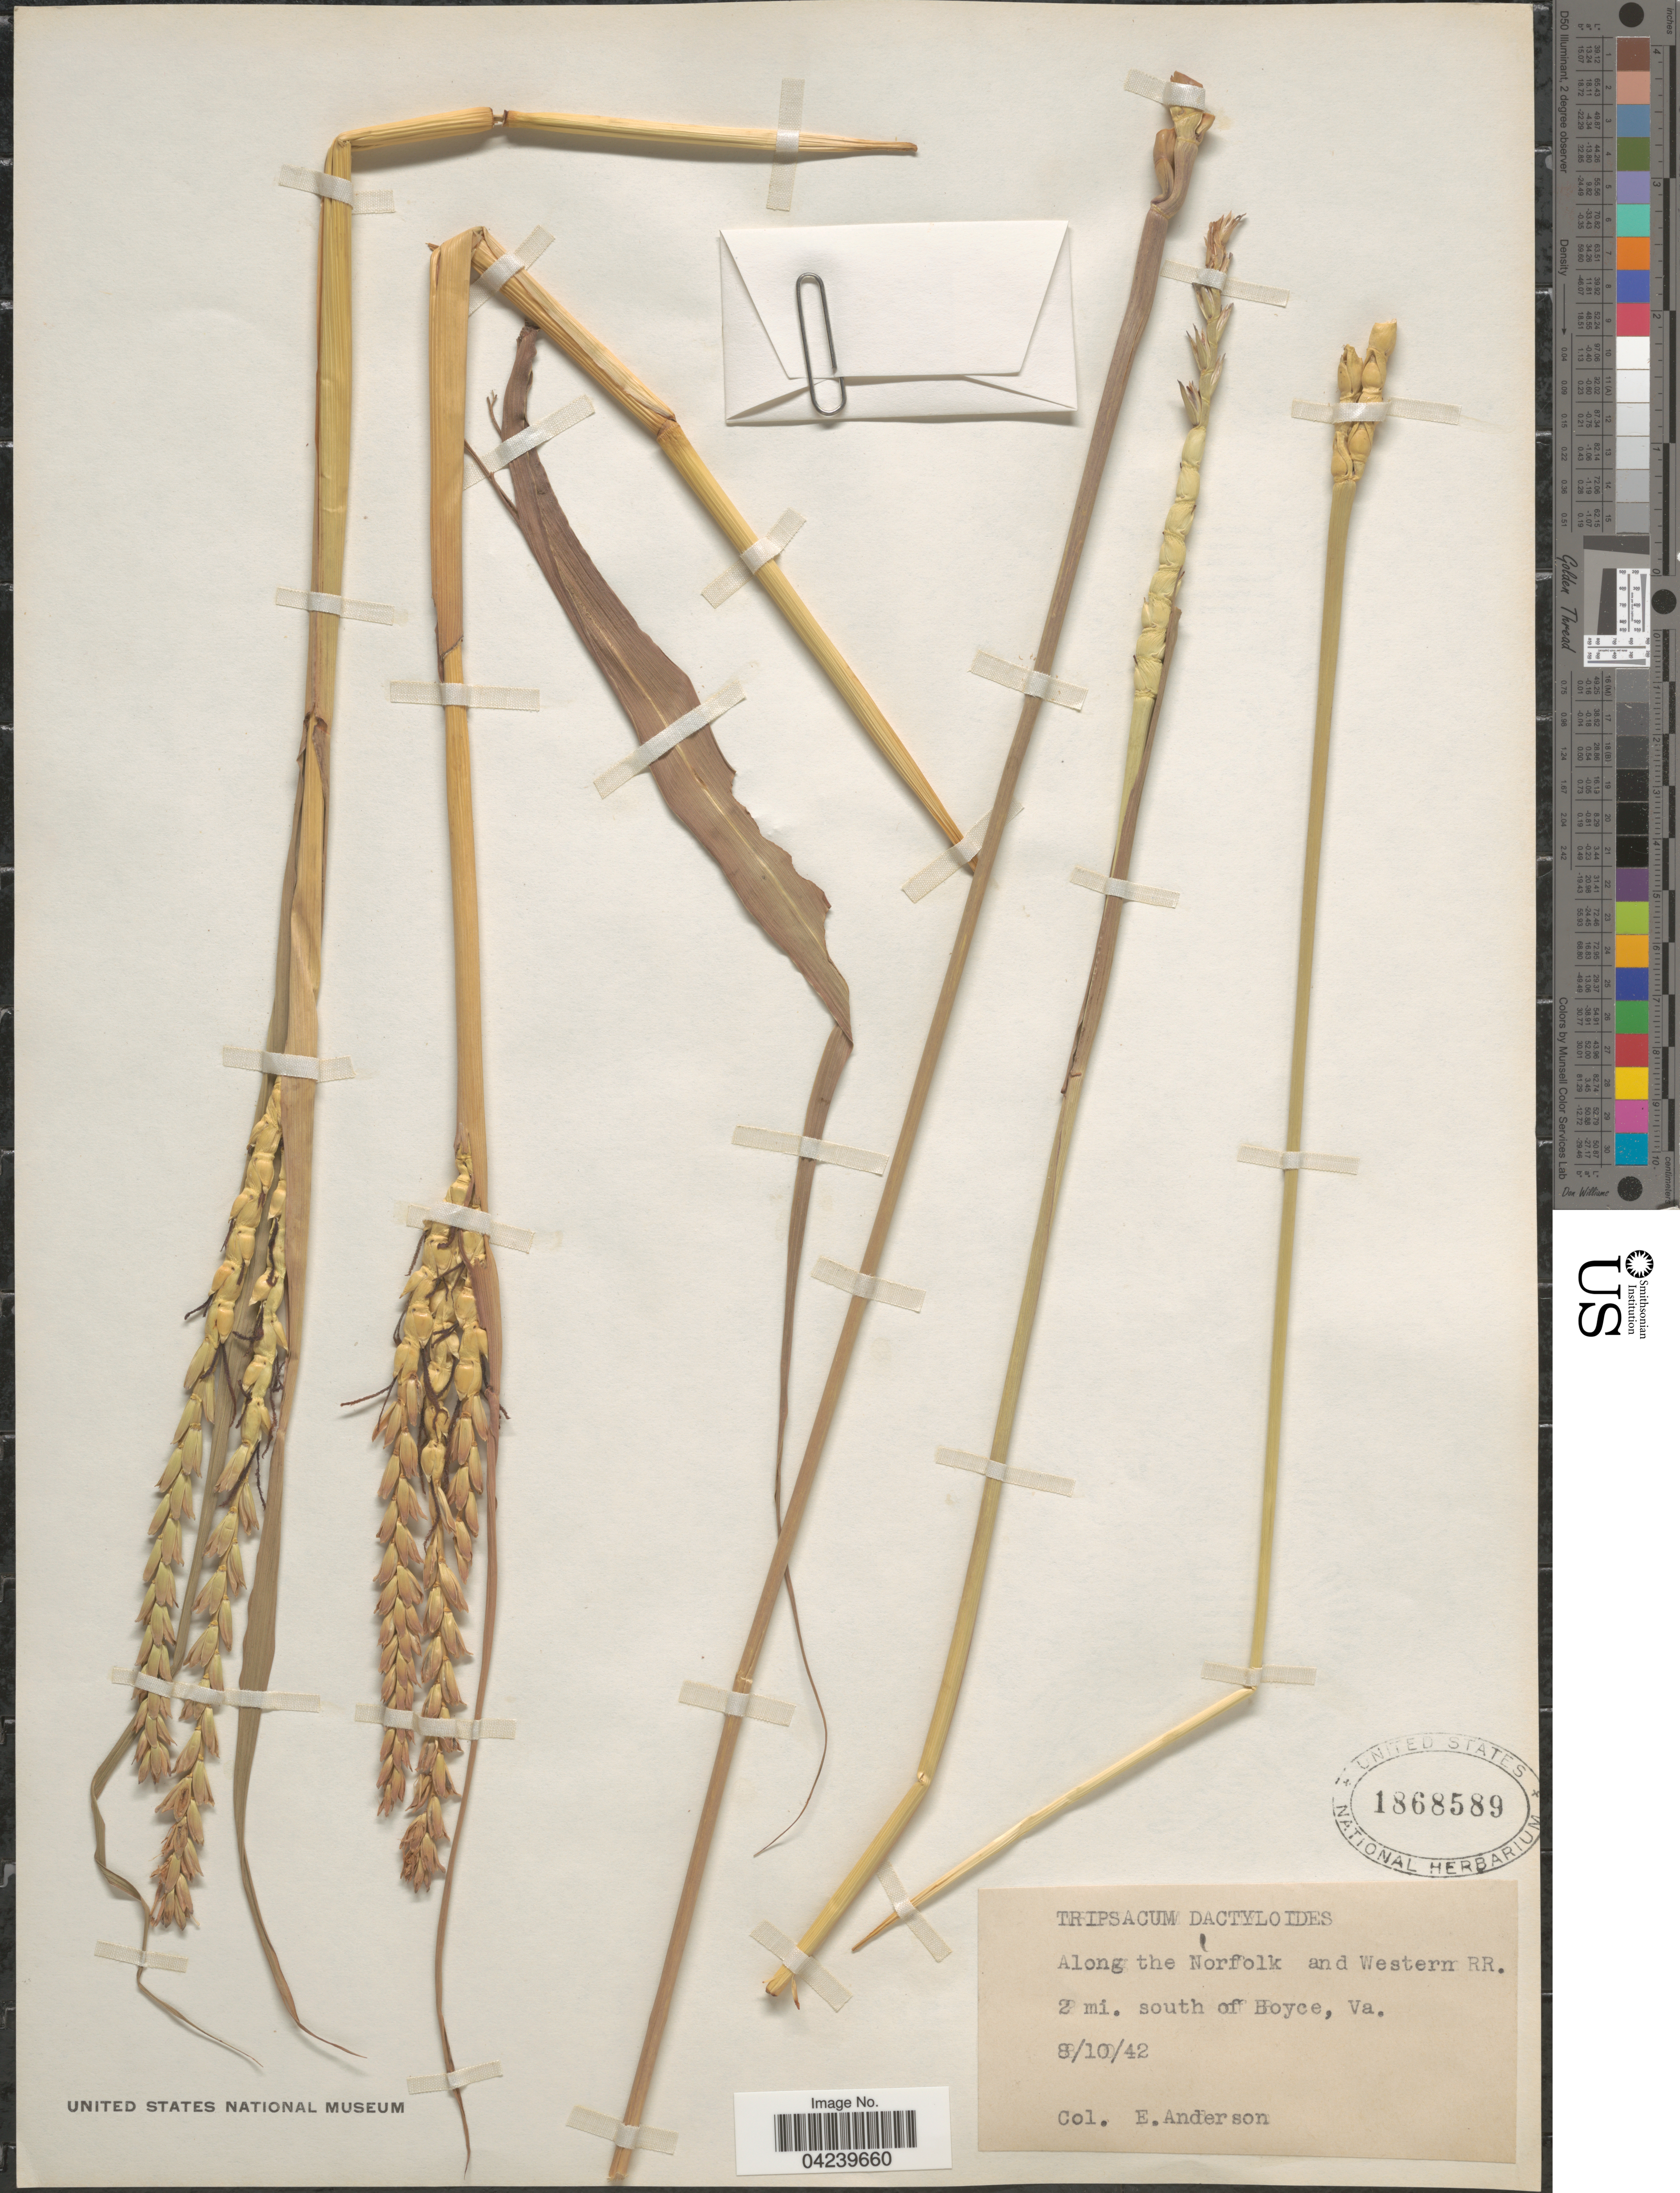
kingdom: Plantae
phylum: Tracheophyta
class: Liliopsida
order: Poales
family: Poaceae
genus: Tripsacum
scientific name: Tripsacum dactyloides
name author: (L.) L.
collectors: E. Anderson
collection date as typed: Transcribed d/m/y: 8/10/42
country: United States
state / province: Virginia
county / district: Clarke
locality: Along the Norfolk and Western RR. 2 mi. south of Boyce.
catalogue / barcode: US 1868589